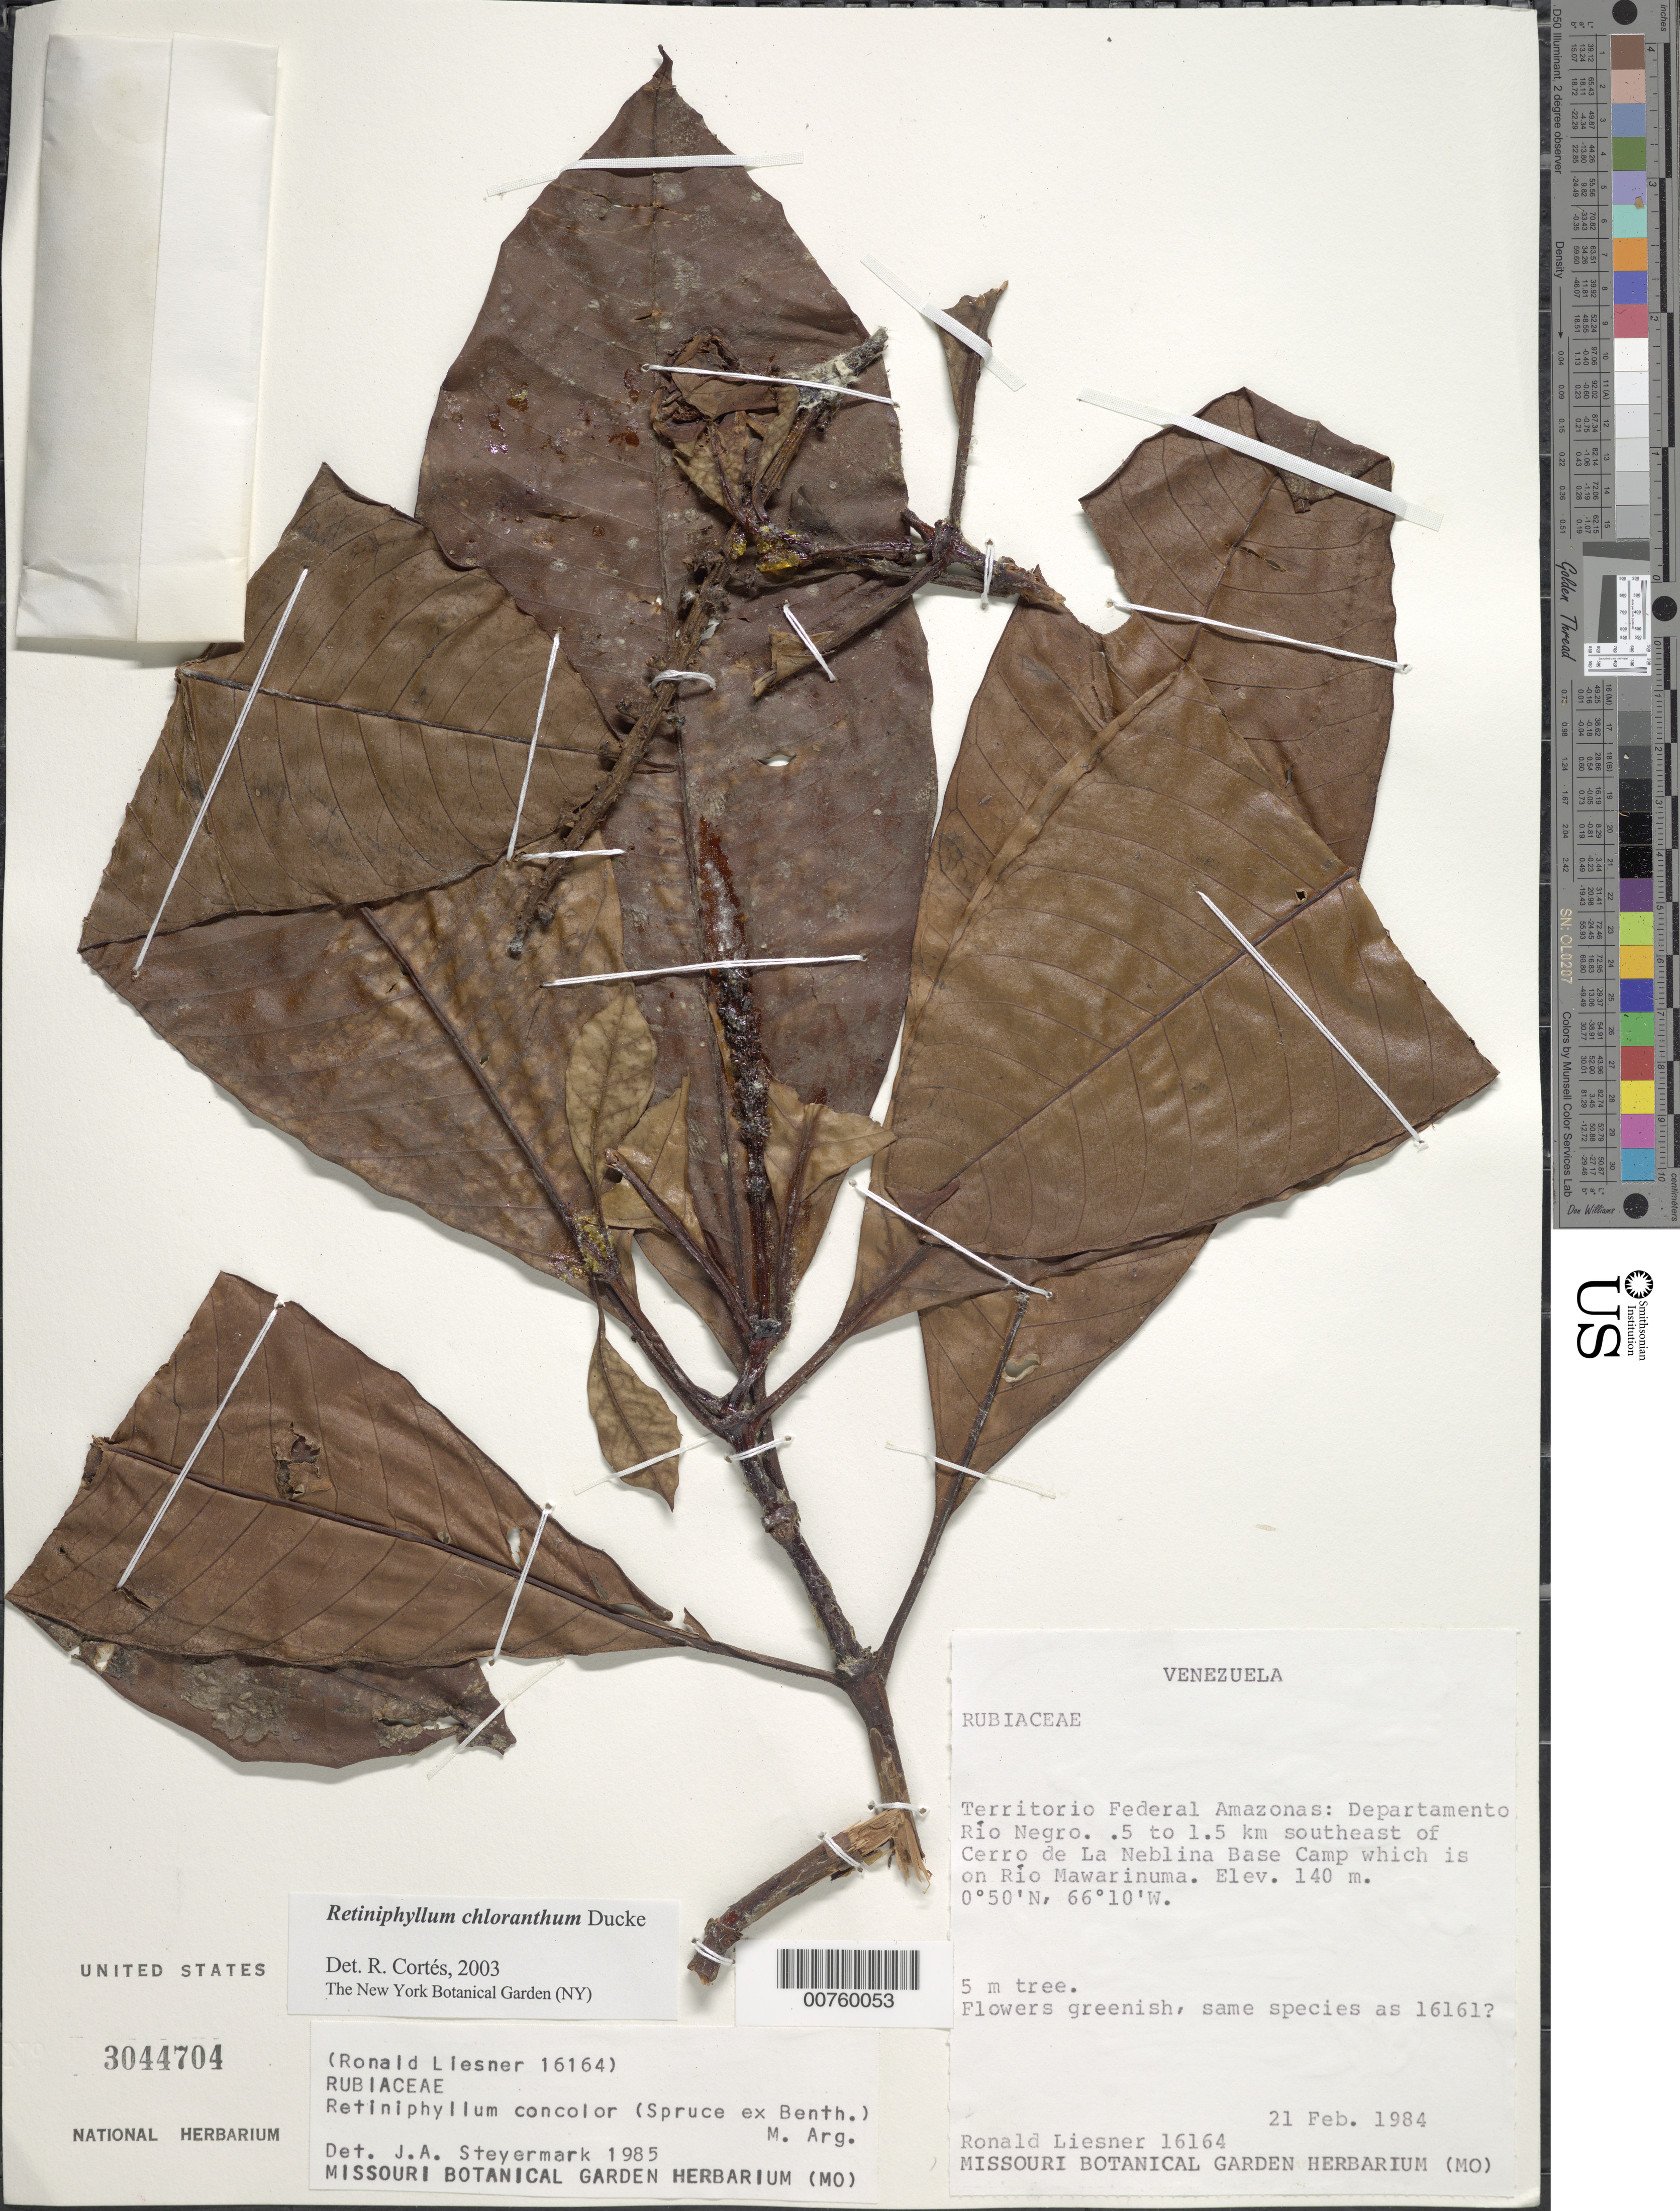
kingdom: Plantae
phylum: Tracheophyta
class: Magnoliopsida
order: Gentianales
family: Rubiaceae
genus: Retiniphyllum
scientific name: Retiniphyllum chloranthum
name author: Ducke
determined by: Cortes R., G.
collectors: R. L. Liesner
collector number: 16164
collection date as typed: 21-Feb-84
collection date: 1984-02-21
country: Venezuela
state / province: Amazonas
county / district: Río Negro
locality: Río Mawarinuma, 0.5 to 1.5 km southeast of Cerro de La Neblina Base Camp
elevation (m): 140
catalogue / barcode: US 3044704